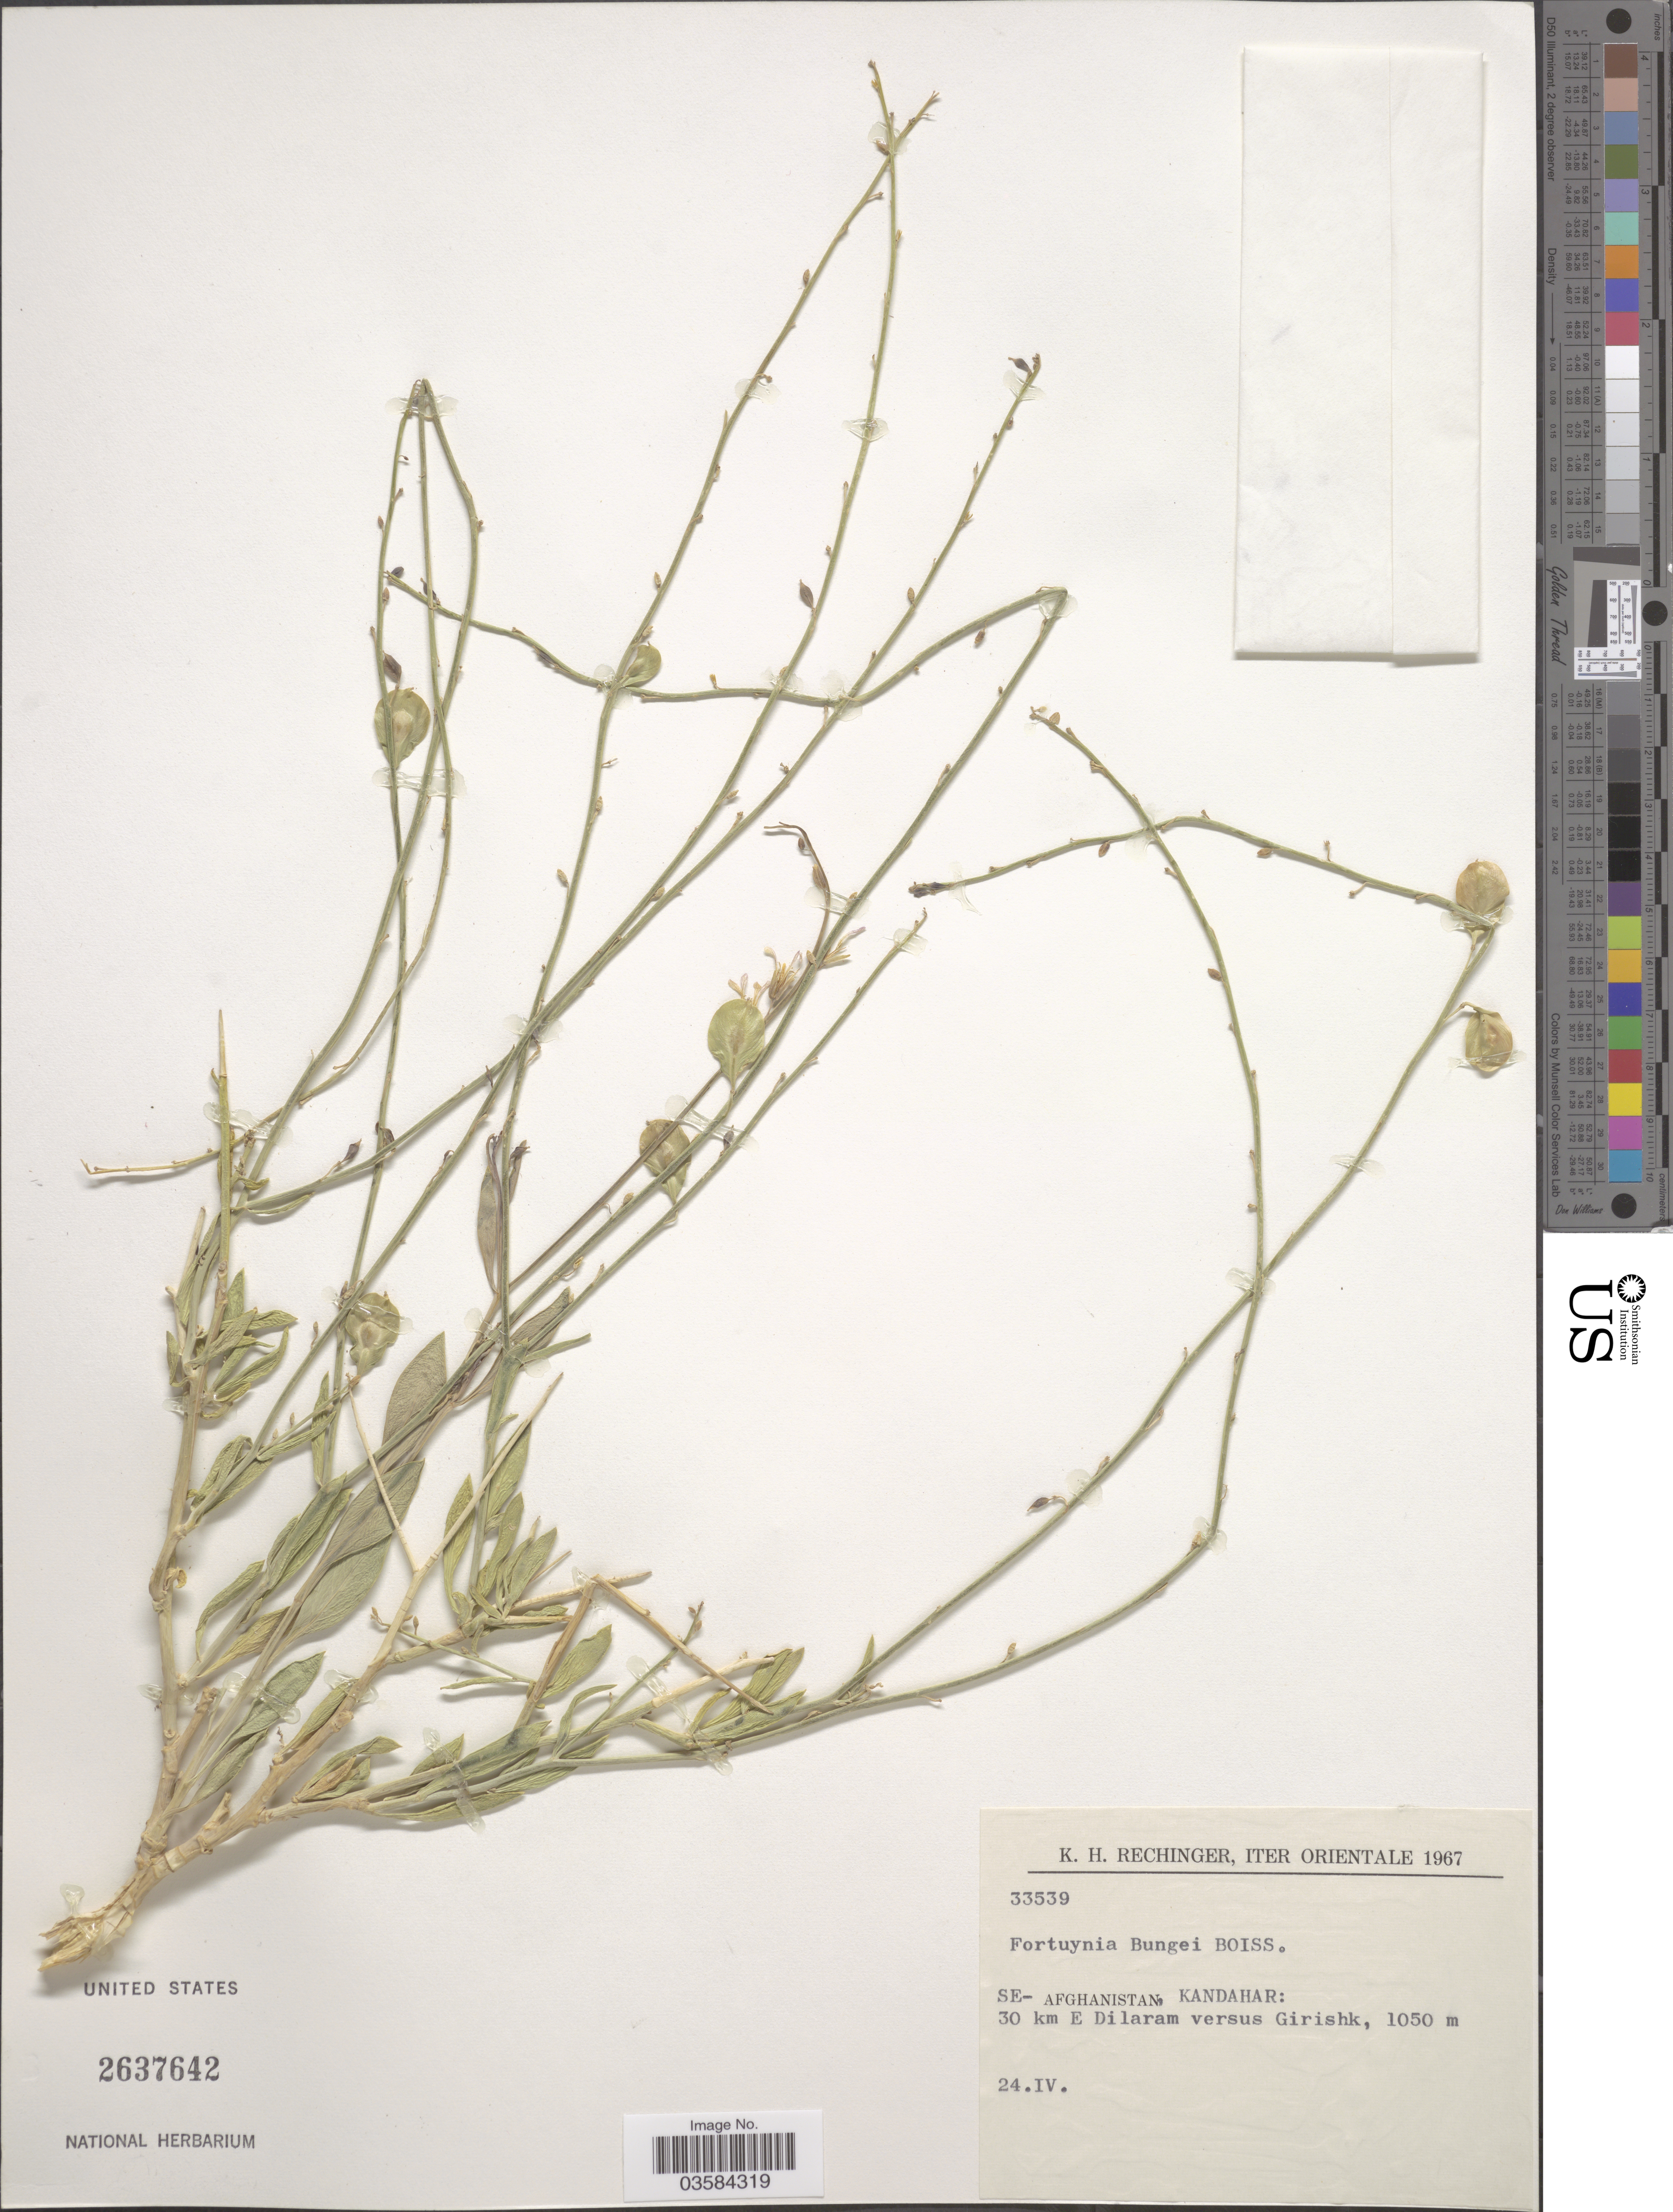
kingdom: Plantae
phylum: Tracheophyta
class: Magnoliopsida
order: Brassicales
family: Brassicaceae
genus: Fortuynia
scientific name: Fortuynia bungei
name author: Boiss.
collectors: K. H. Rechinger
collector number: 33539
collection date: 1967-04-24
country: Afghanistan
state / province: Kandahar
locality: Iter Orientale. SE-Afghanistan. 30 km E Dilaram versus Girishk.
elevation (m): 1050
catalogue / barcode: US 2637642